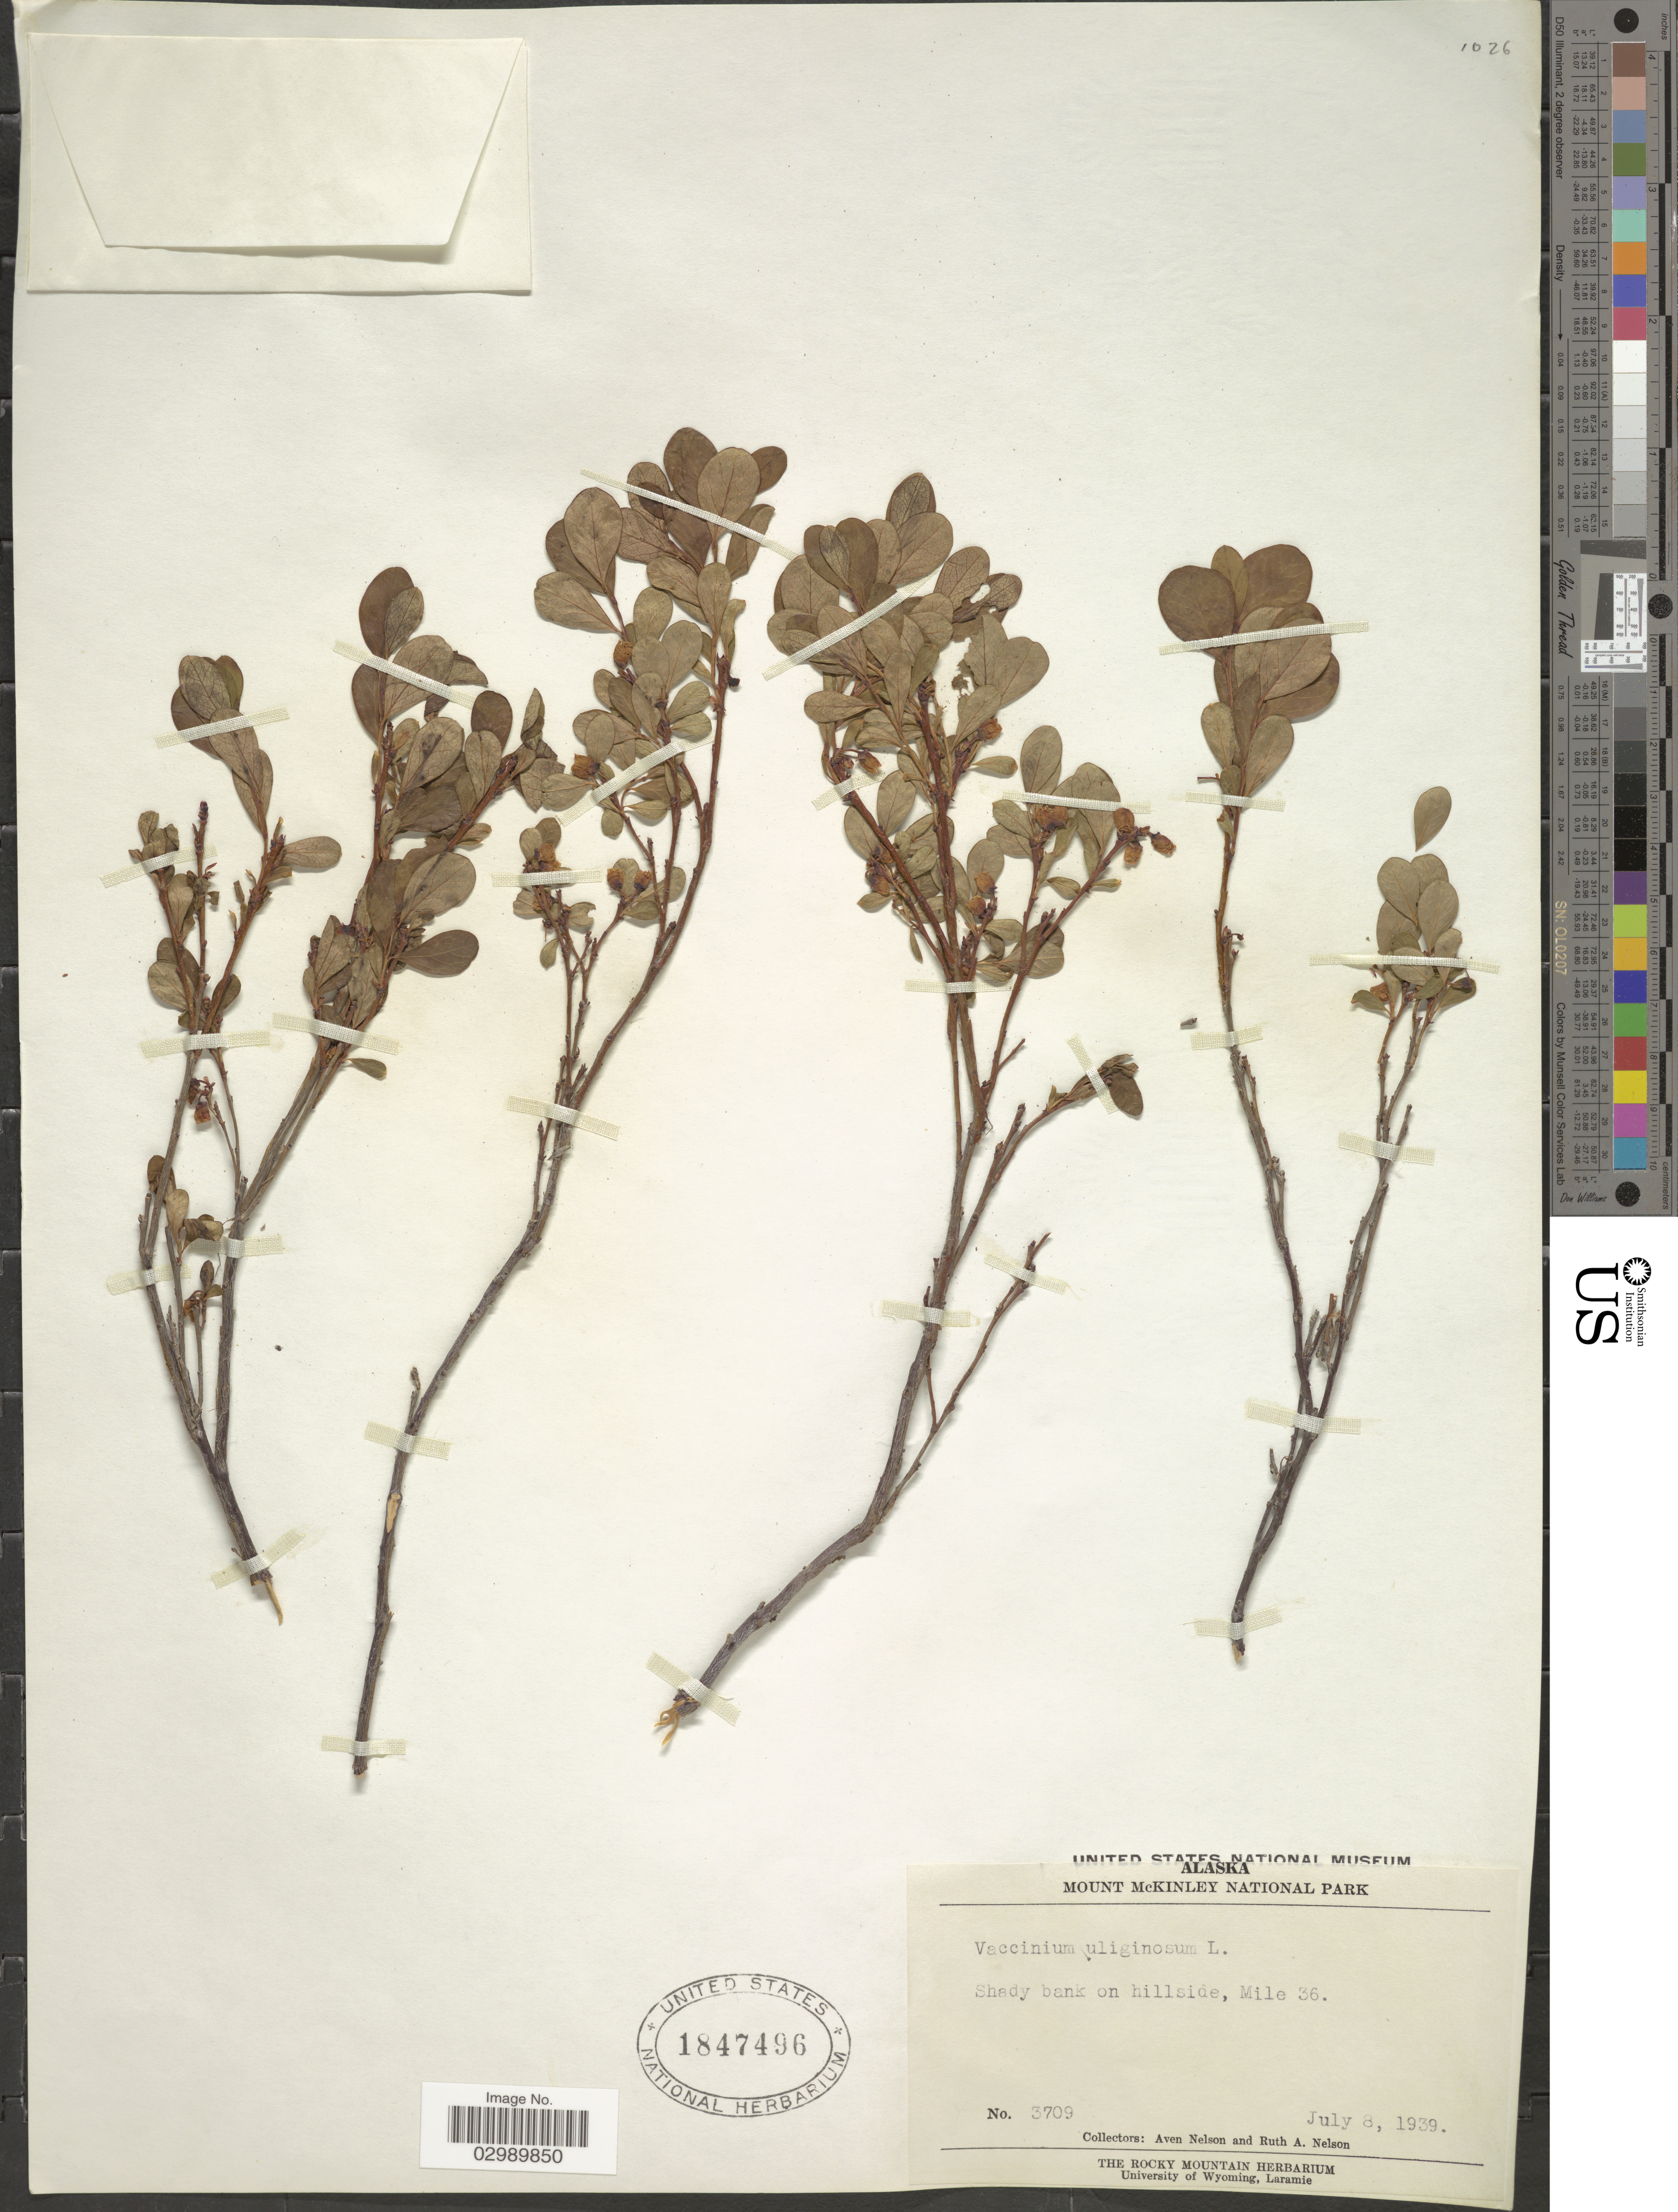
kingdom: Plantae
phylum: Tracheophyta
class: Magnoliopsida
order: Ericales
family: Ericaceae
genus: Vaccinium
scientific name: Vaccinium uliginosum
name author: L.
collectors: A. Nelson & R. A. Nelson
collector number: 3709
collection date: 1939-07-08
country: United States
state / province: Alaska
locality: Mount McKinley National Park, Shady bank on hillside, Mile 36.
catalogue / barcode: US 1847496